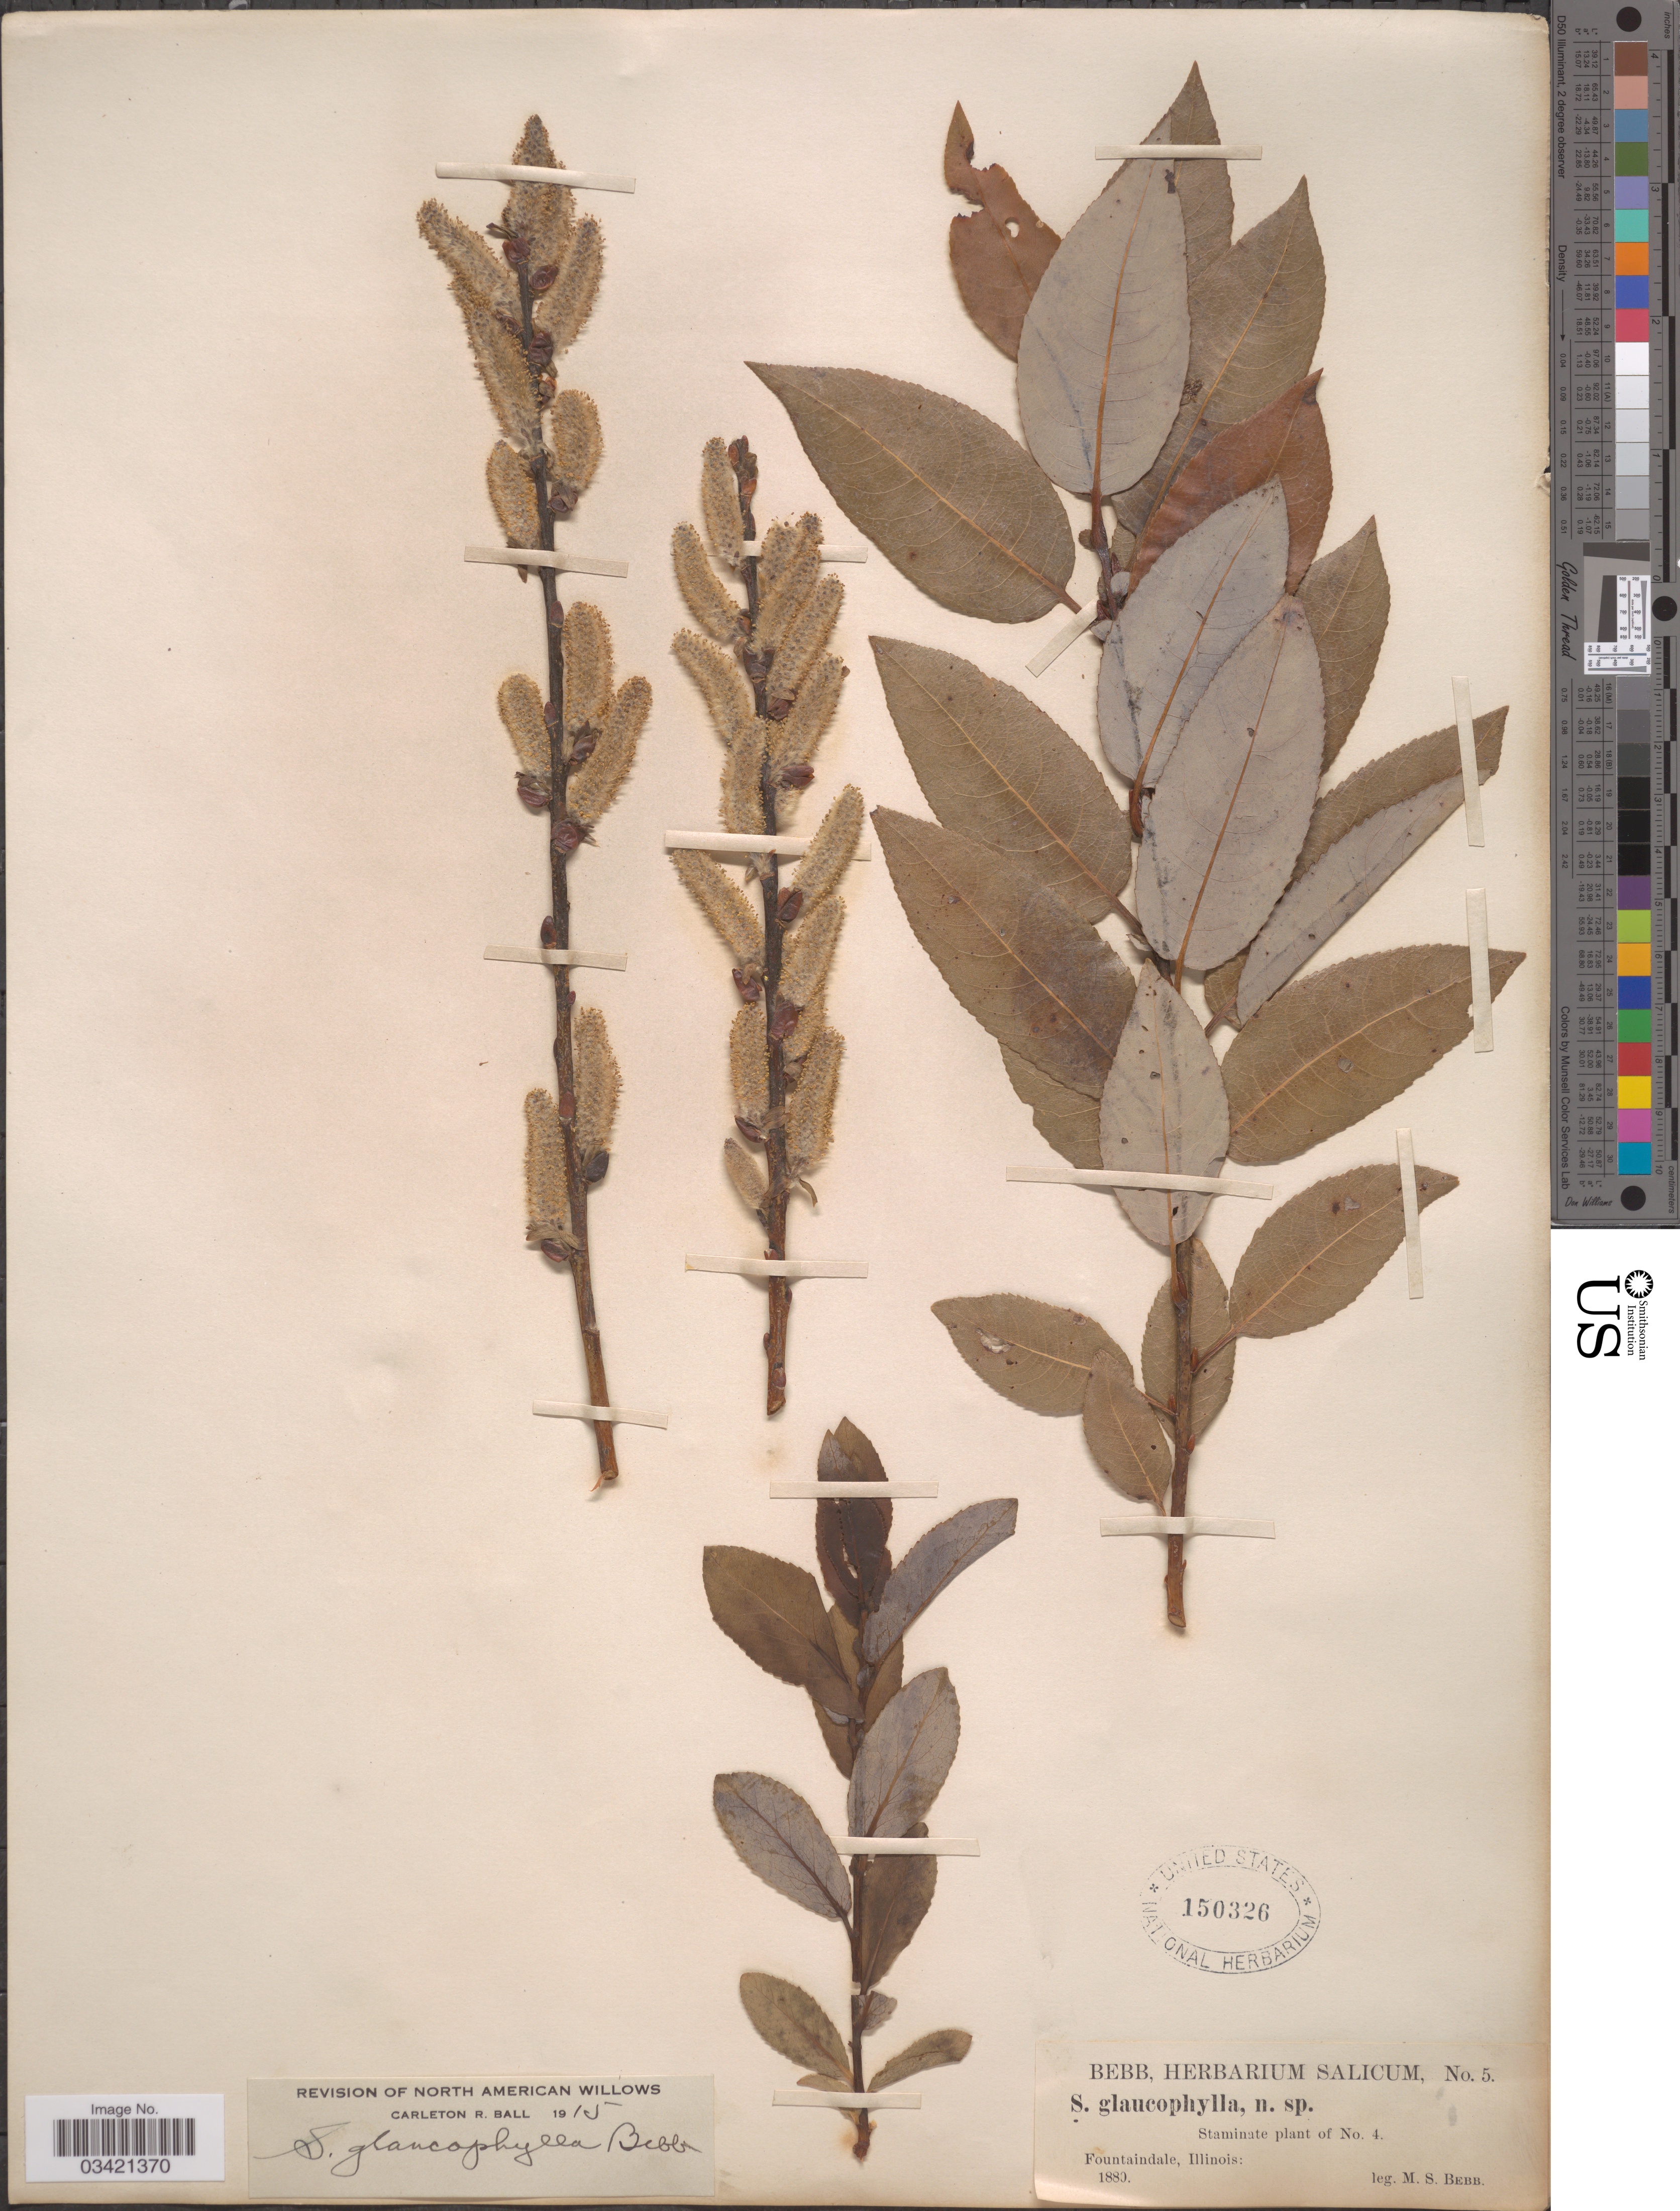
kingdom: Plantae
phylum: Tracheophyta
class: Magnoliopsida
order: Malpighiales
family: Salicaceae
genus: Salix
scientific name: Salix glaucophylla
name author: Andersson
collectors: M. Bebb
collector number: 5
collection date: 1880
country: United States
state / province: Illinois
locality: Fountaindale.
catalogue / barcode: US 150326